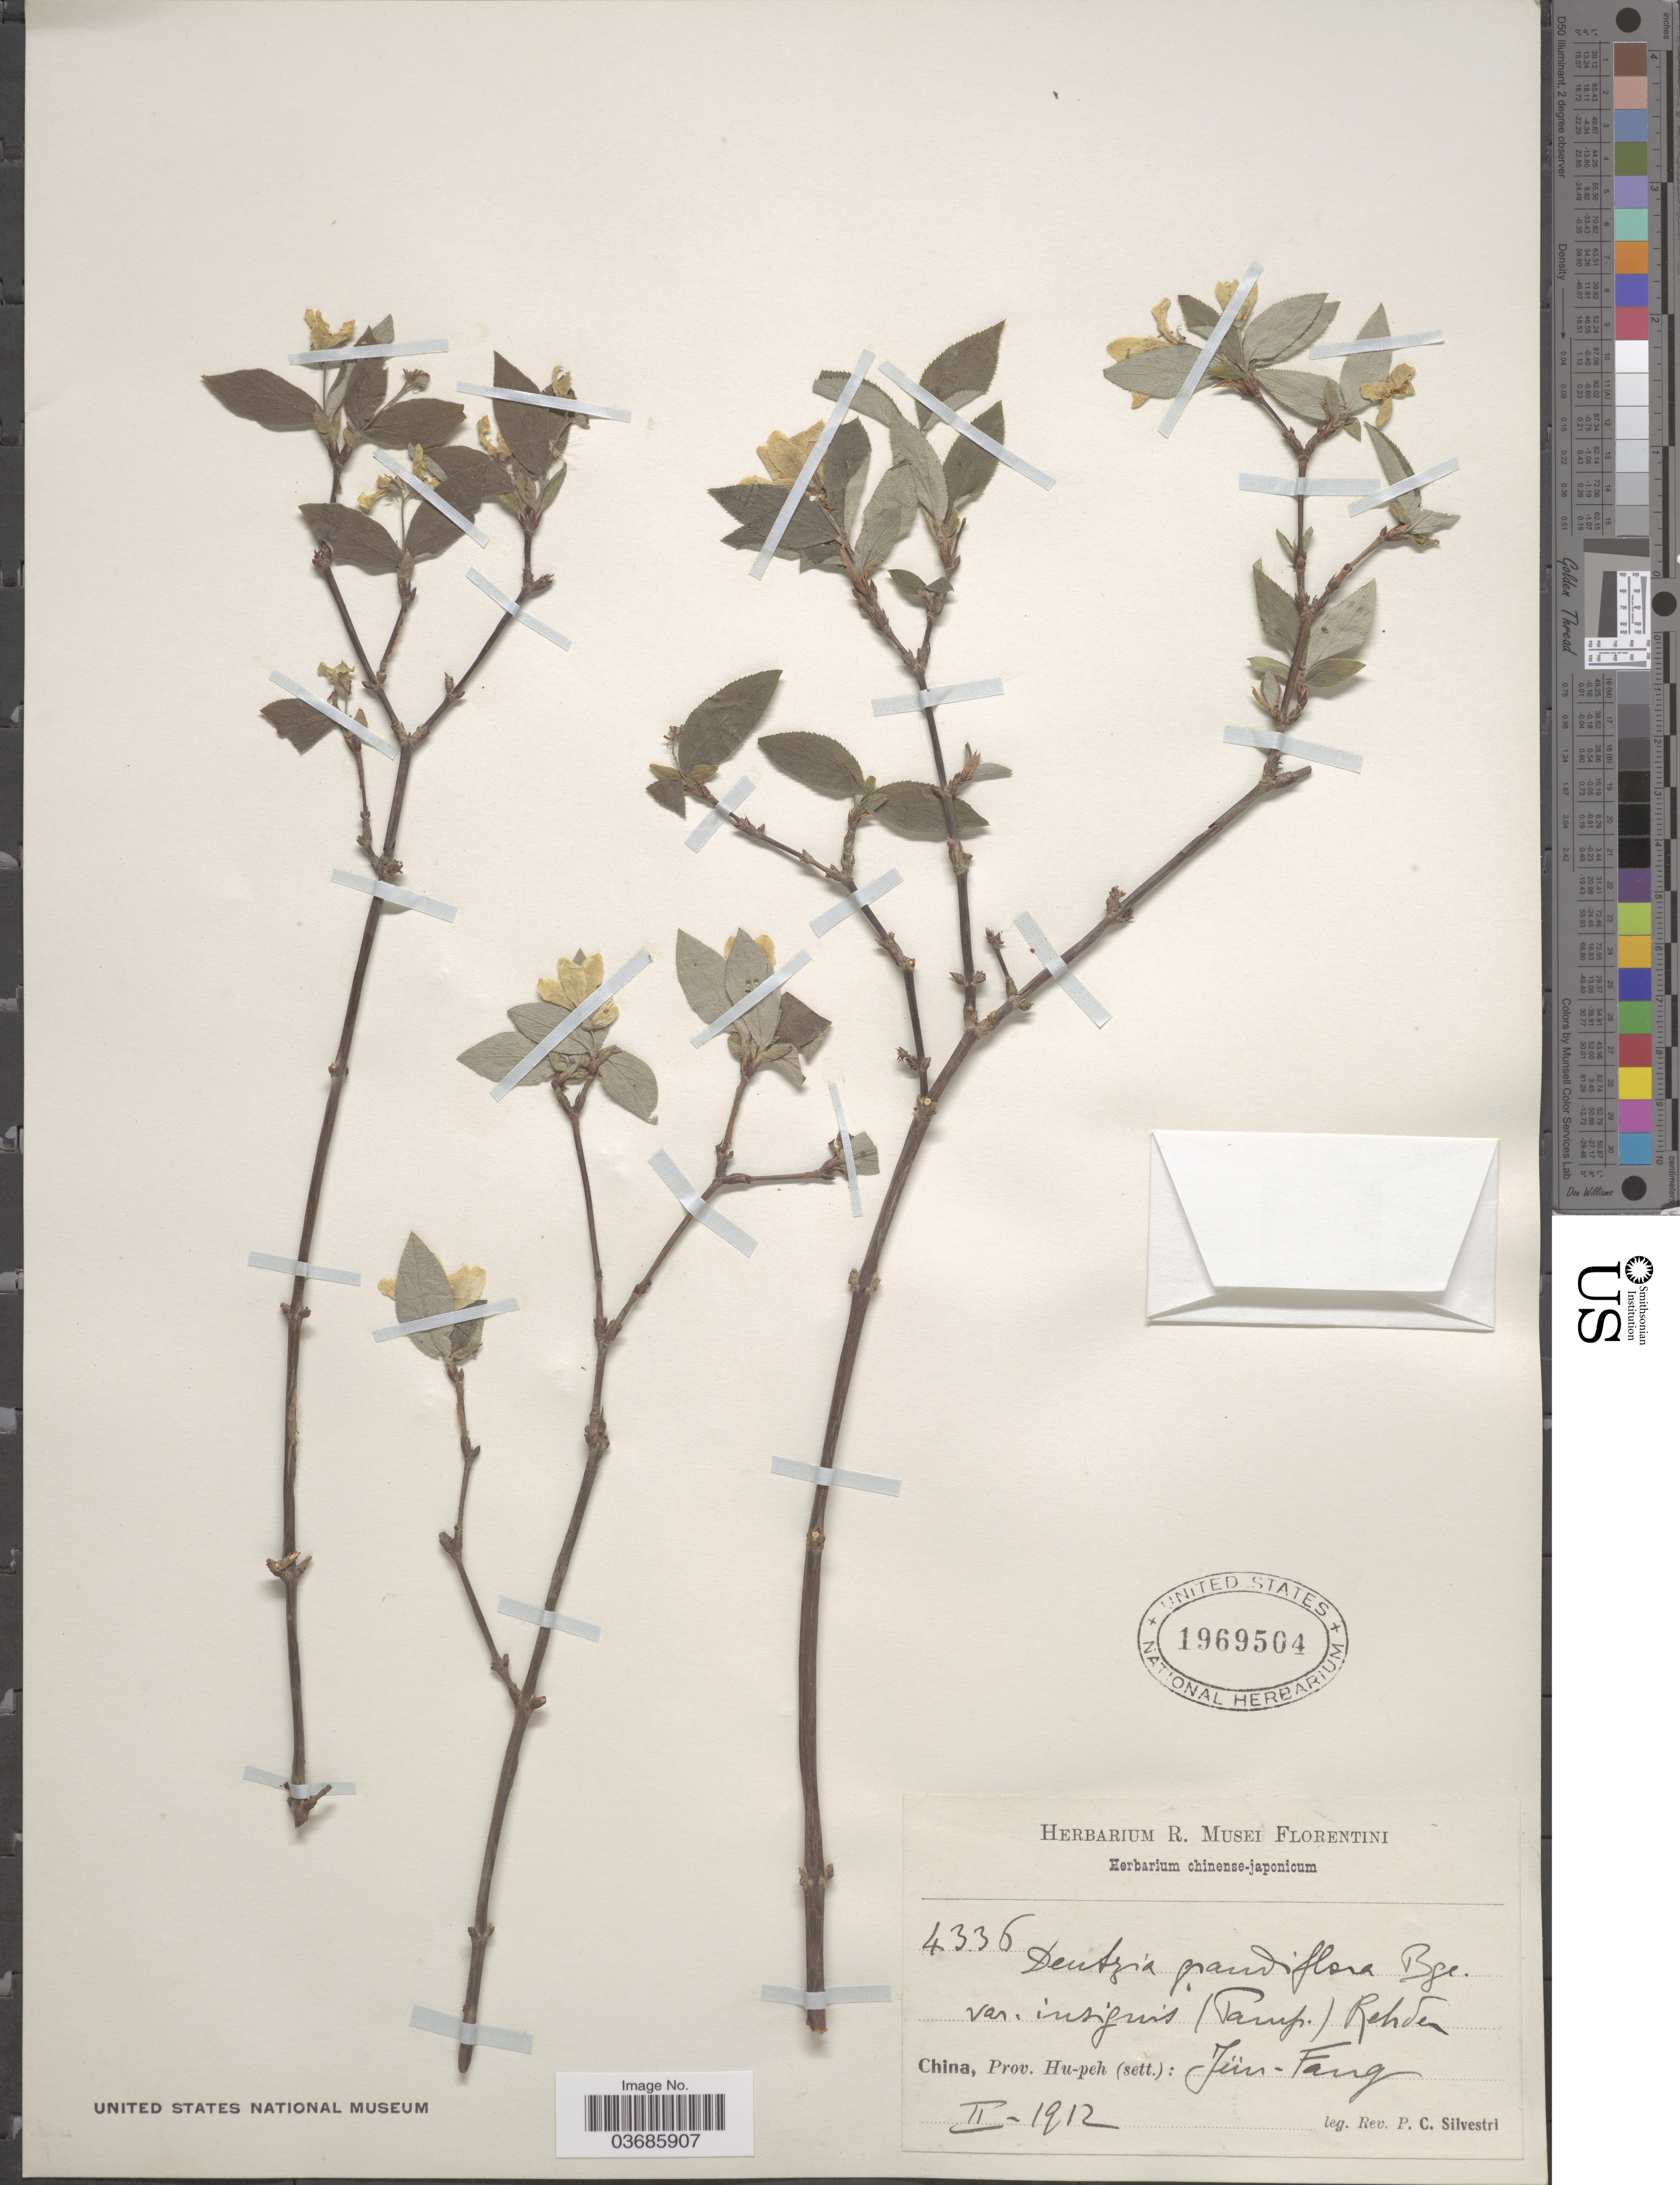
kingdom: Plantae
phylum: Tracheophyta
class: Magnoliopsida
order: Cornales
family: Hydrangeaceae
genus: Deutzia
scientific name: Deutzia grandiflora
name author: Bunge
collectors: P. Silvestri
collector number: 4336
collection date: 1912-02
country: China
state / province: Hubei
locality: Prov. Hu-peh (sett.): Jün-Fang.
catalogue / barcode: US 1969504